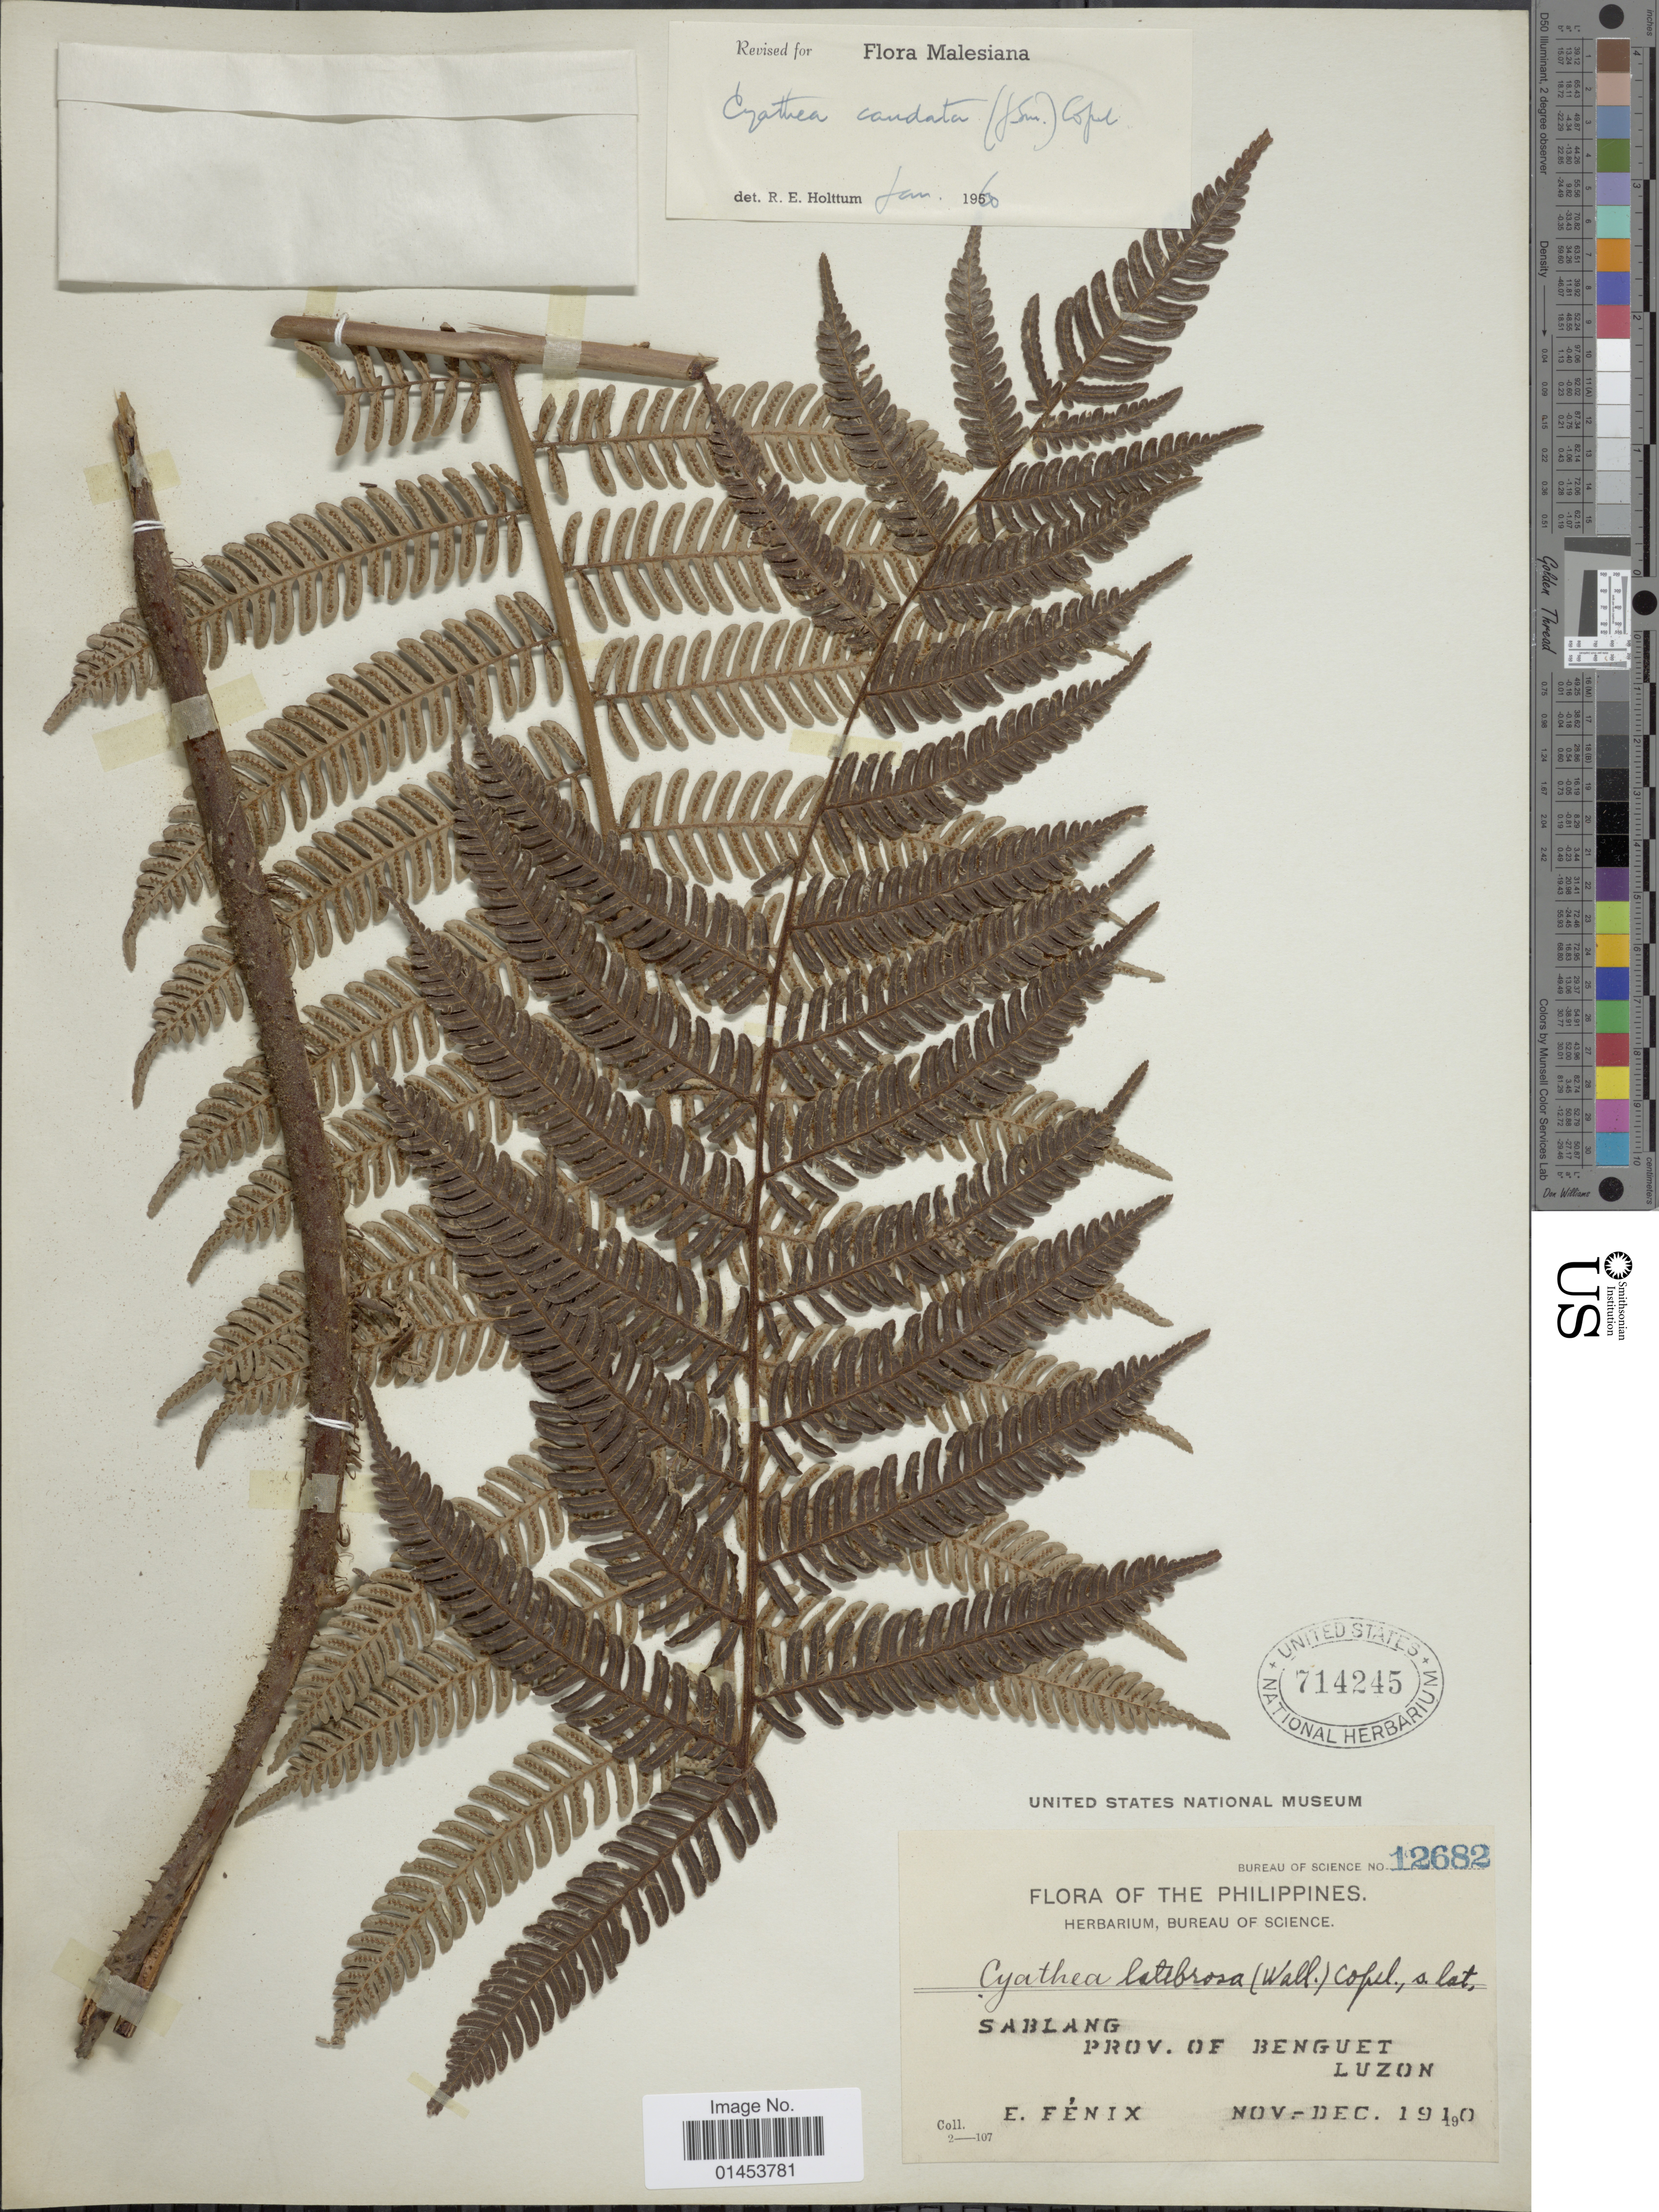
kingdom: Plantae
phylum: Tracheophyta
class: Polypodiopsida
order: Cyatheales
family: Cyatheaceae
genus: Cyathea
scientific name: Cyathea caudata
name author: (Hook.) Copel.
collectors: E. Fénix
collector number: Bureau of Science 12682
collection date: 1910-11/1910-12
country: Philippines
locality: Sablang prov. of Benguet, Luzon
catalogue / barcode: US 714245